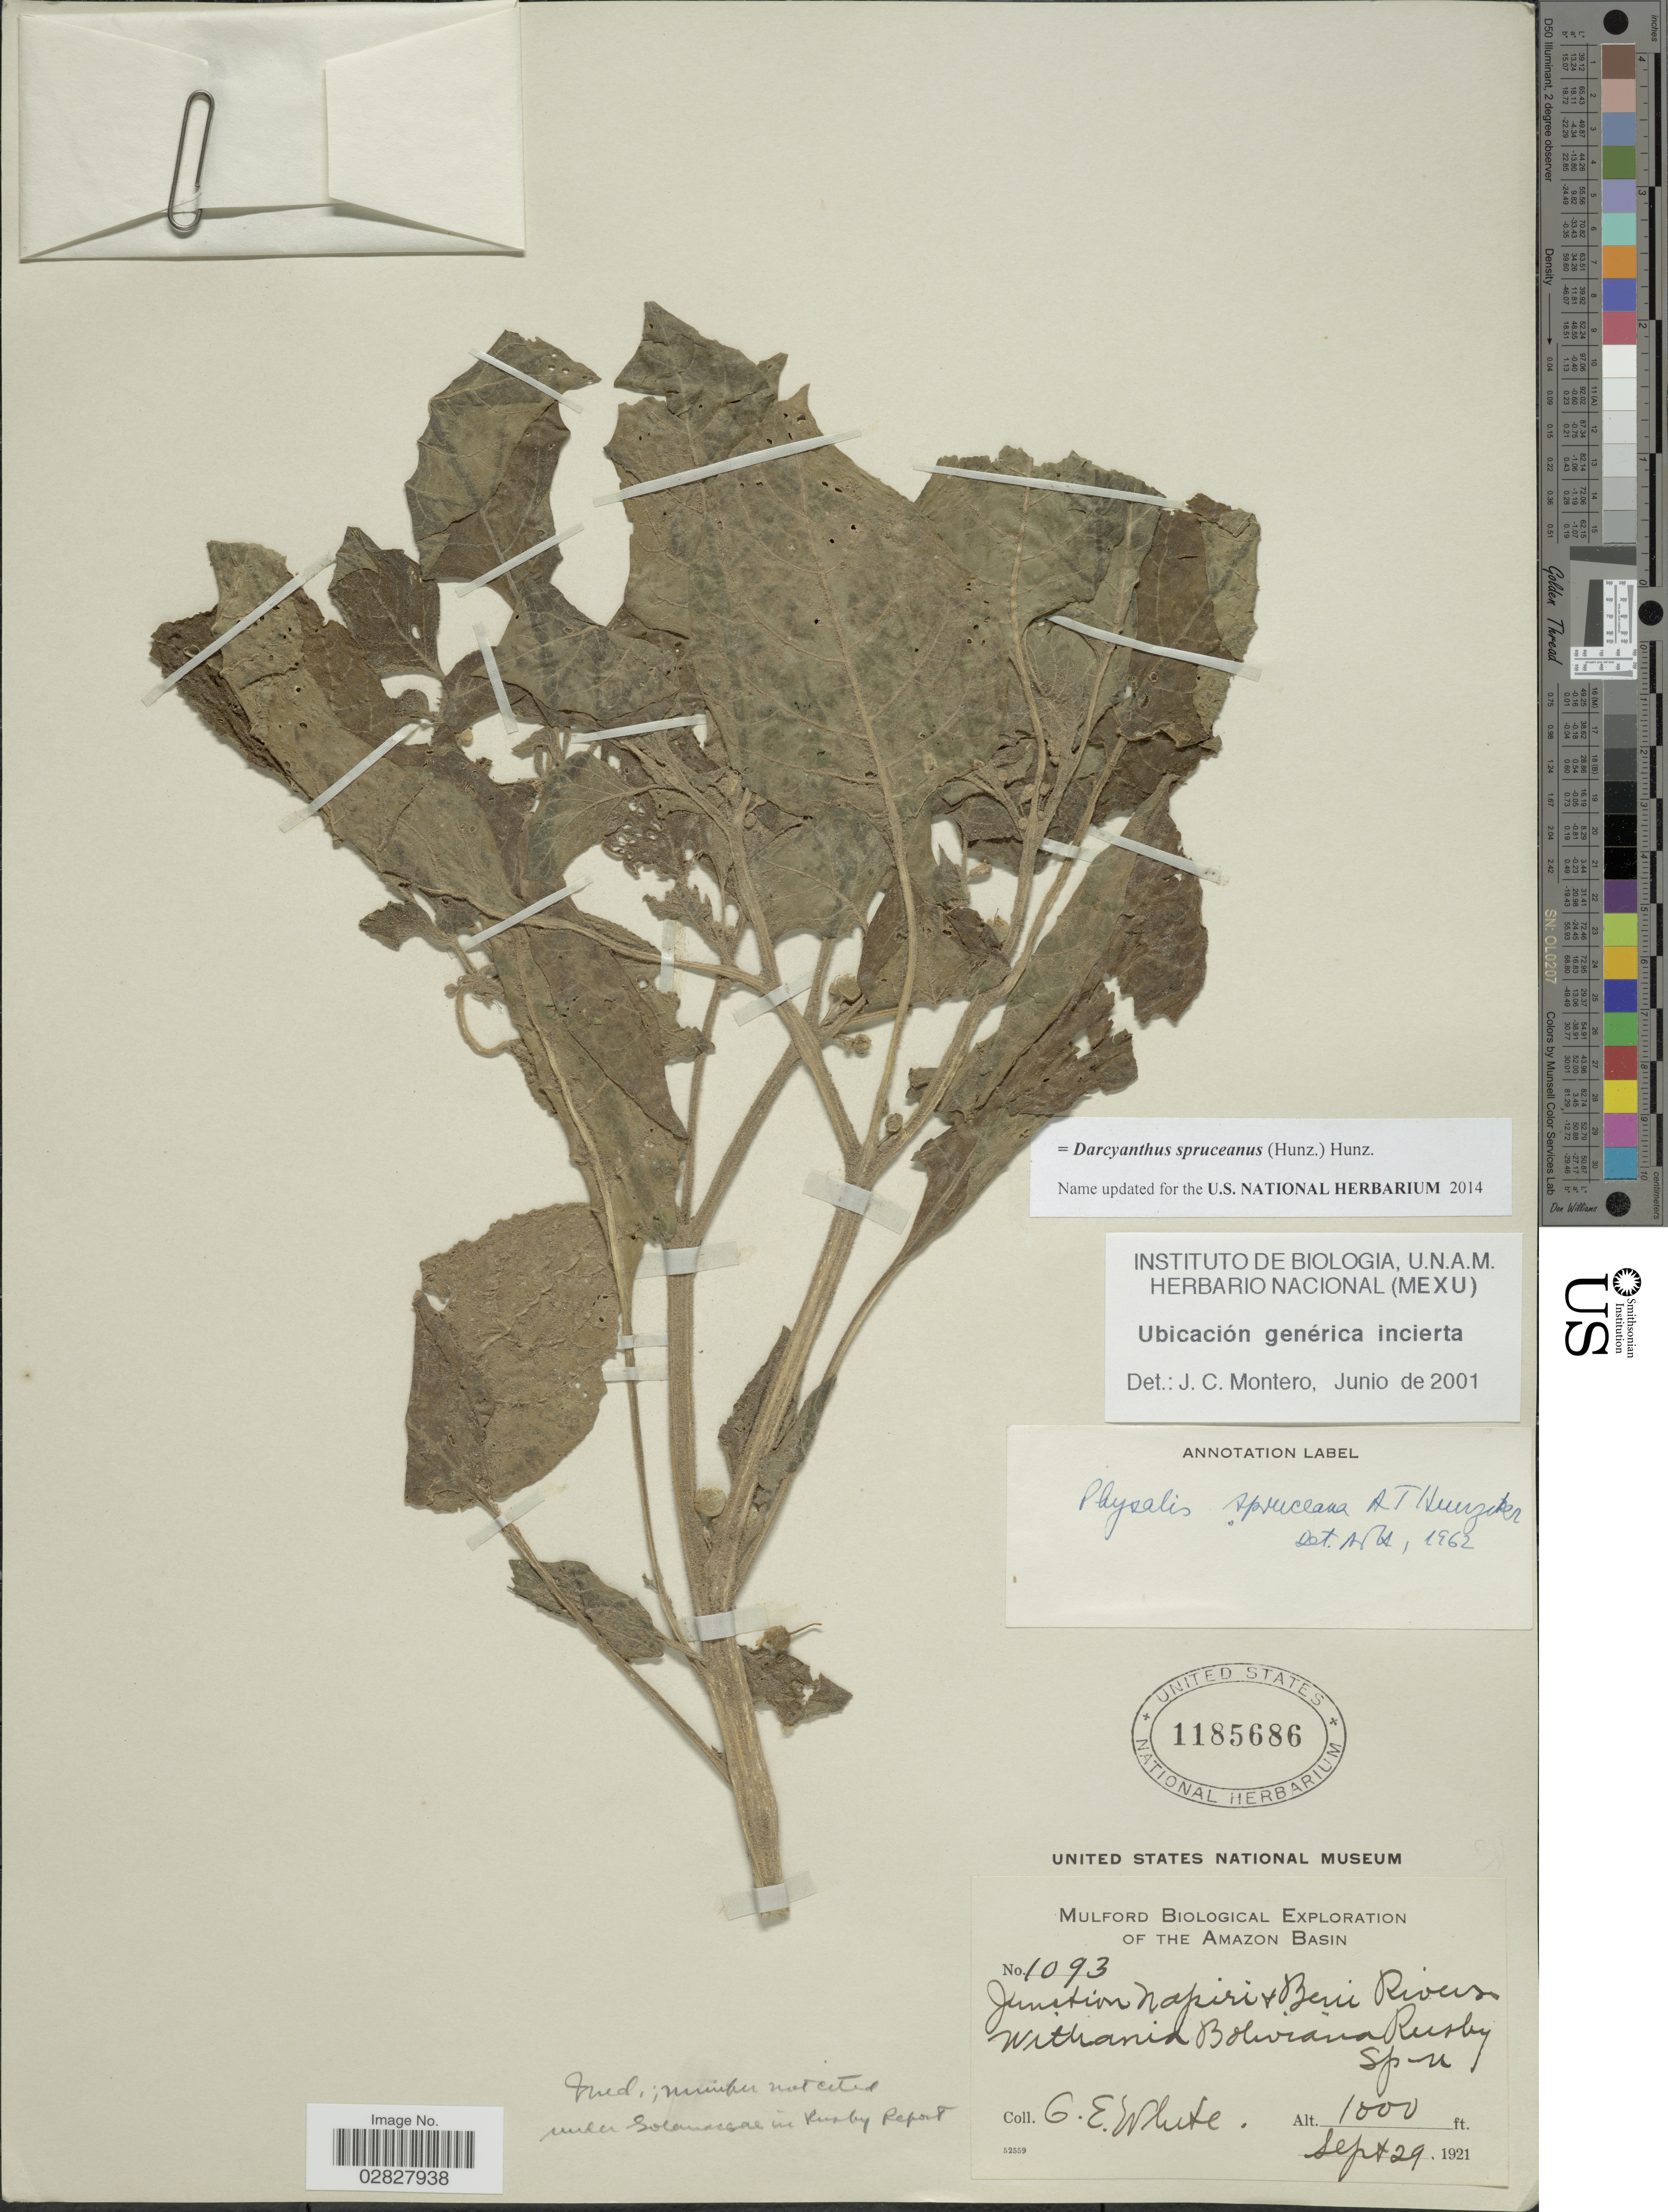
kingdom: Plantae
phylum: Tracheophyta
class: Magnoliopsida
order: Solanales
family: Solanaceae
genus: Darcyanthus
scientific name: Darcyanthus spruceanus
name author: (Hunz.) Hunz.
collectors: O. E. White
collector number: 1093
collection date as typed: Sept. 29, 1921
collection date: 1921-09-29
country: Bolivia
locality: Junction Mapiri & Beni Rivers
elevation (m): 305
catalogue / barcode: US 1185686